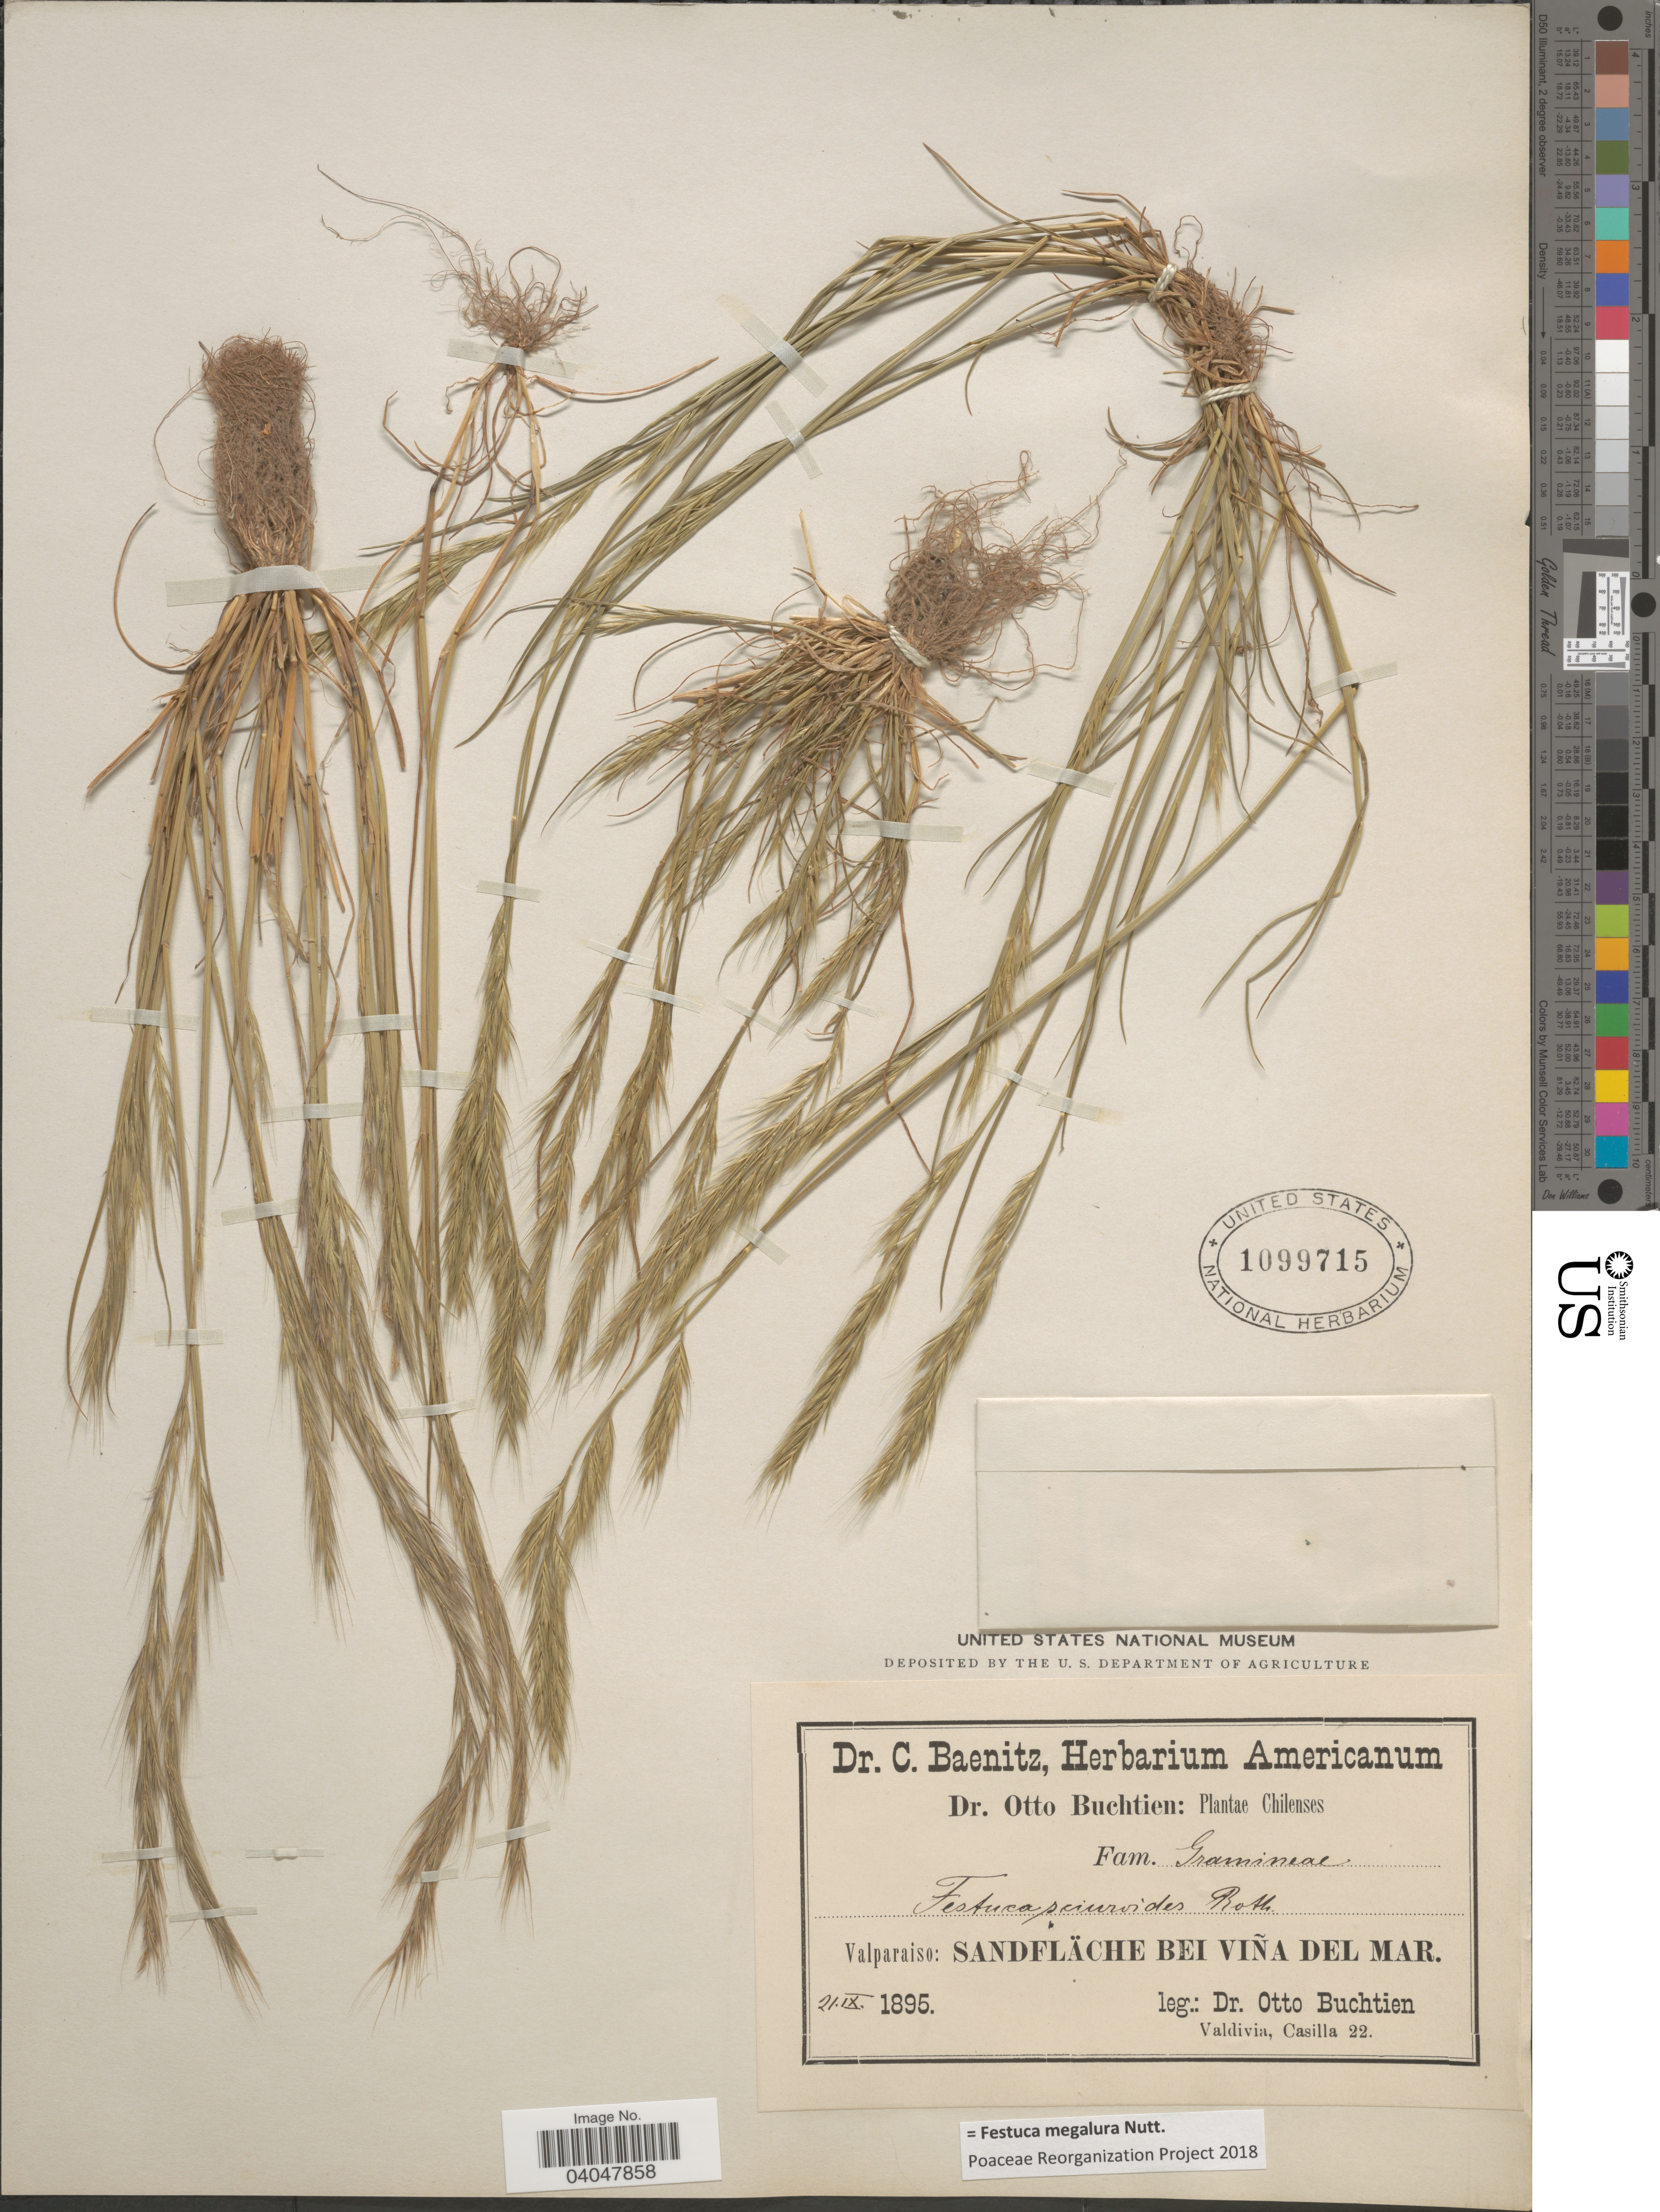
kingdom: Plantae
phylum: Tracheophyta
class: Liliopsida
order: Poales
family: Poaceae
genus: Festuca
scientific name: Festuca megalura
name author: Nutt.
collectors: O. Buchtien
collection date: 1895-09-21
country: Chile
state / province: Valparaíso (V)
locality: Sandfläche Bei Viña Del Mar.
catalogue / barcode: US 1099715